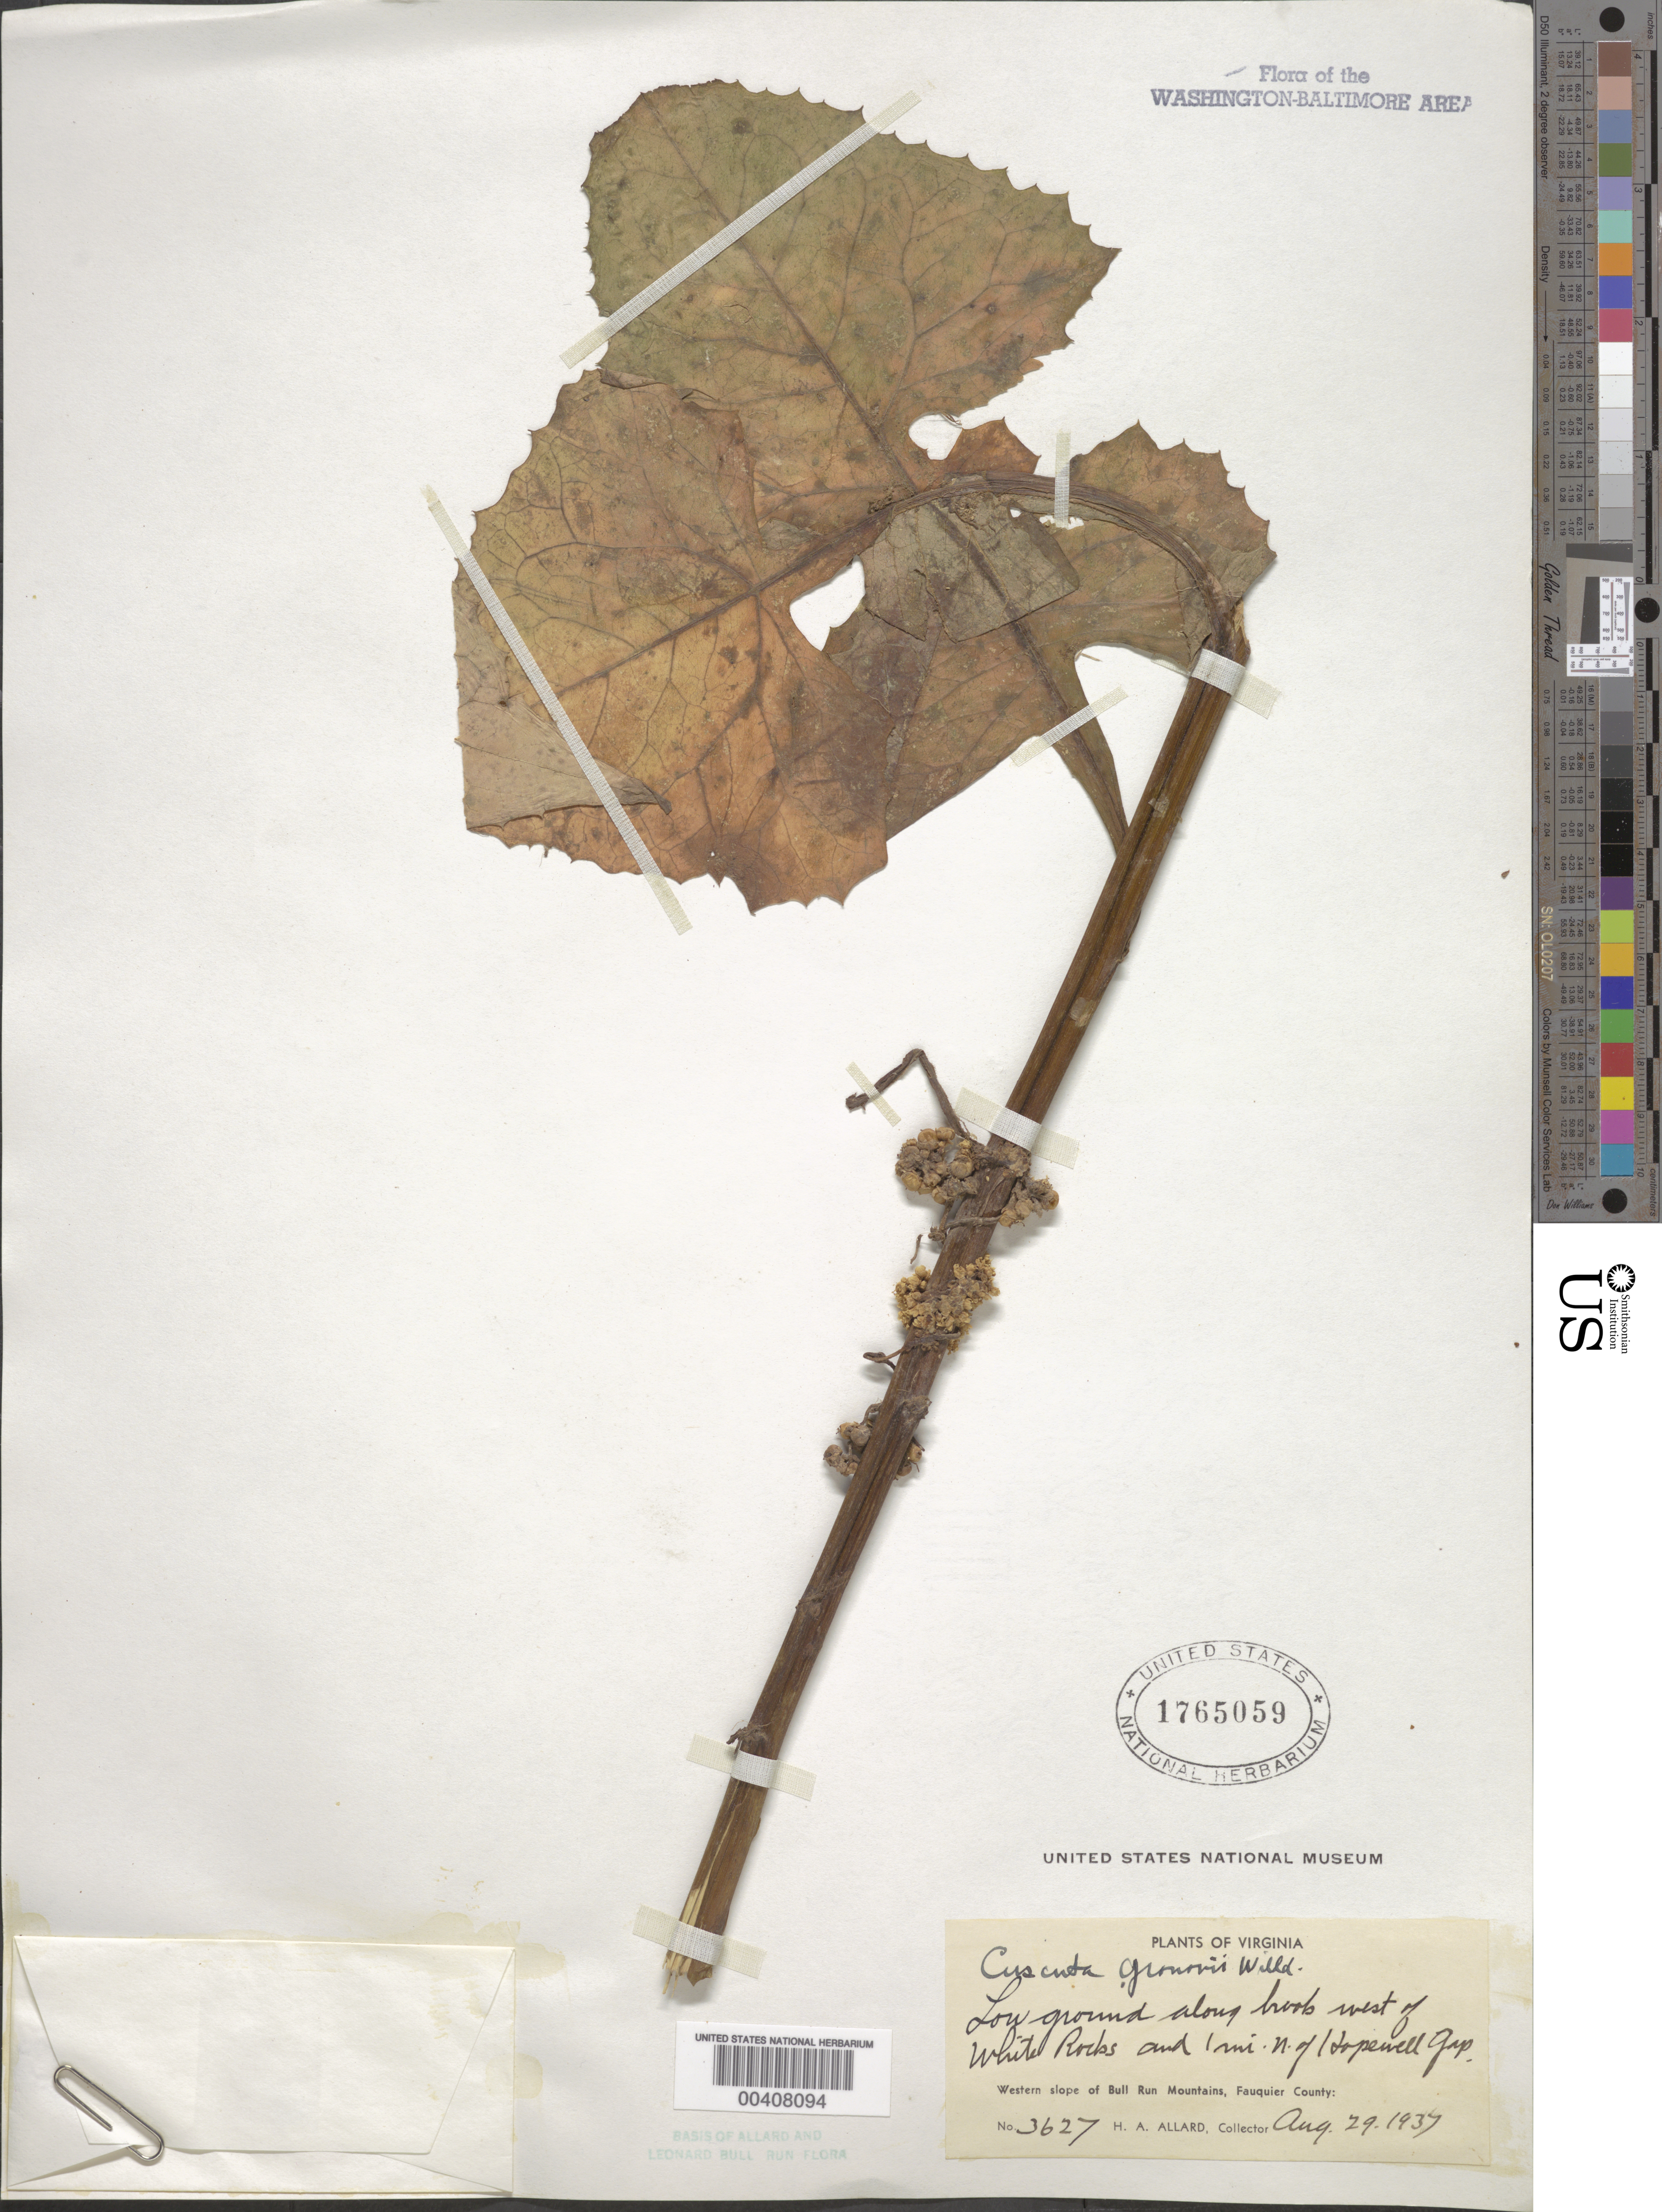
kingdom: Plantae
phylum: Tracheophyta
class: Magnoliopsida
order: Solanales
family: Convolvulaceae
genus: Cuscuta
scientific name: Cuscuta gronovii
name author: Willd. ex Schult.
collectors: H. A. Allard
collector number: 3627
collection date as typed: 29 Aug 1937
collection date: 1937-08-29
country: United States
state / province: Virginia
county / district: Fauquier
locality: Bull Run Mountains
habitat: Low ground along brook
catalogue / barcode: US 1765059